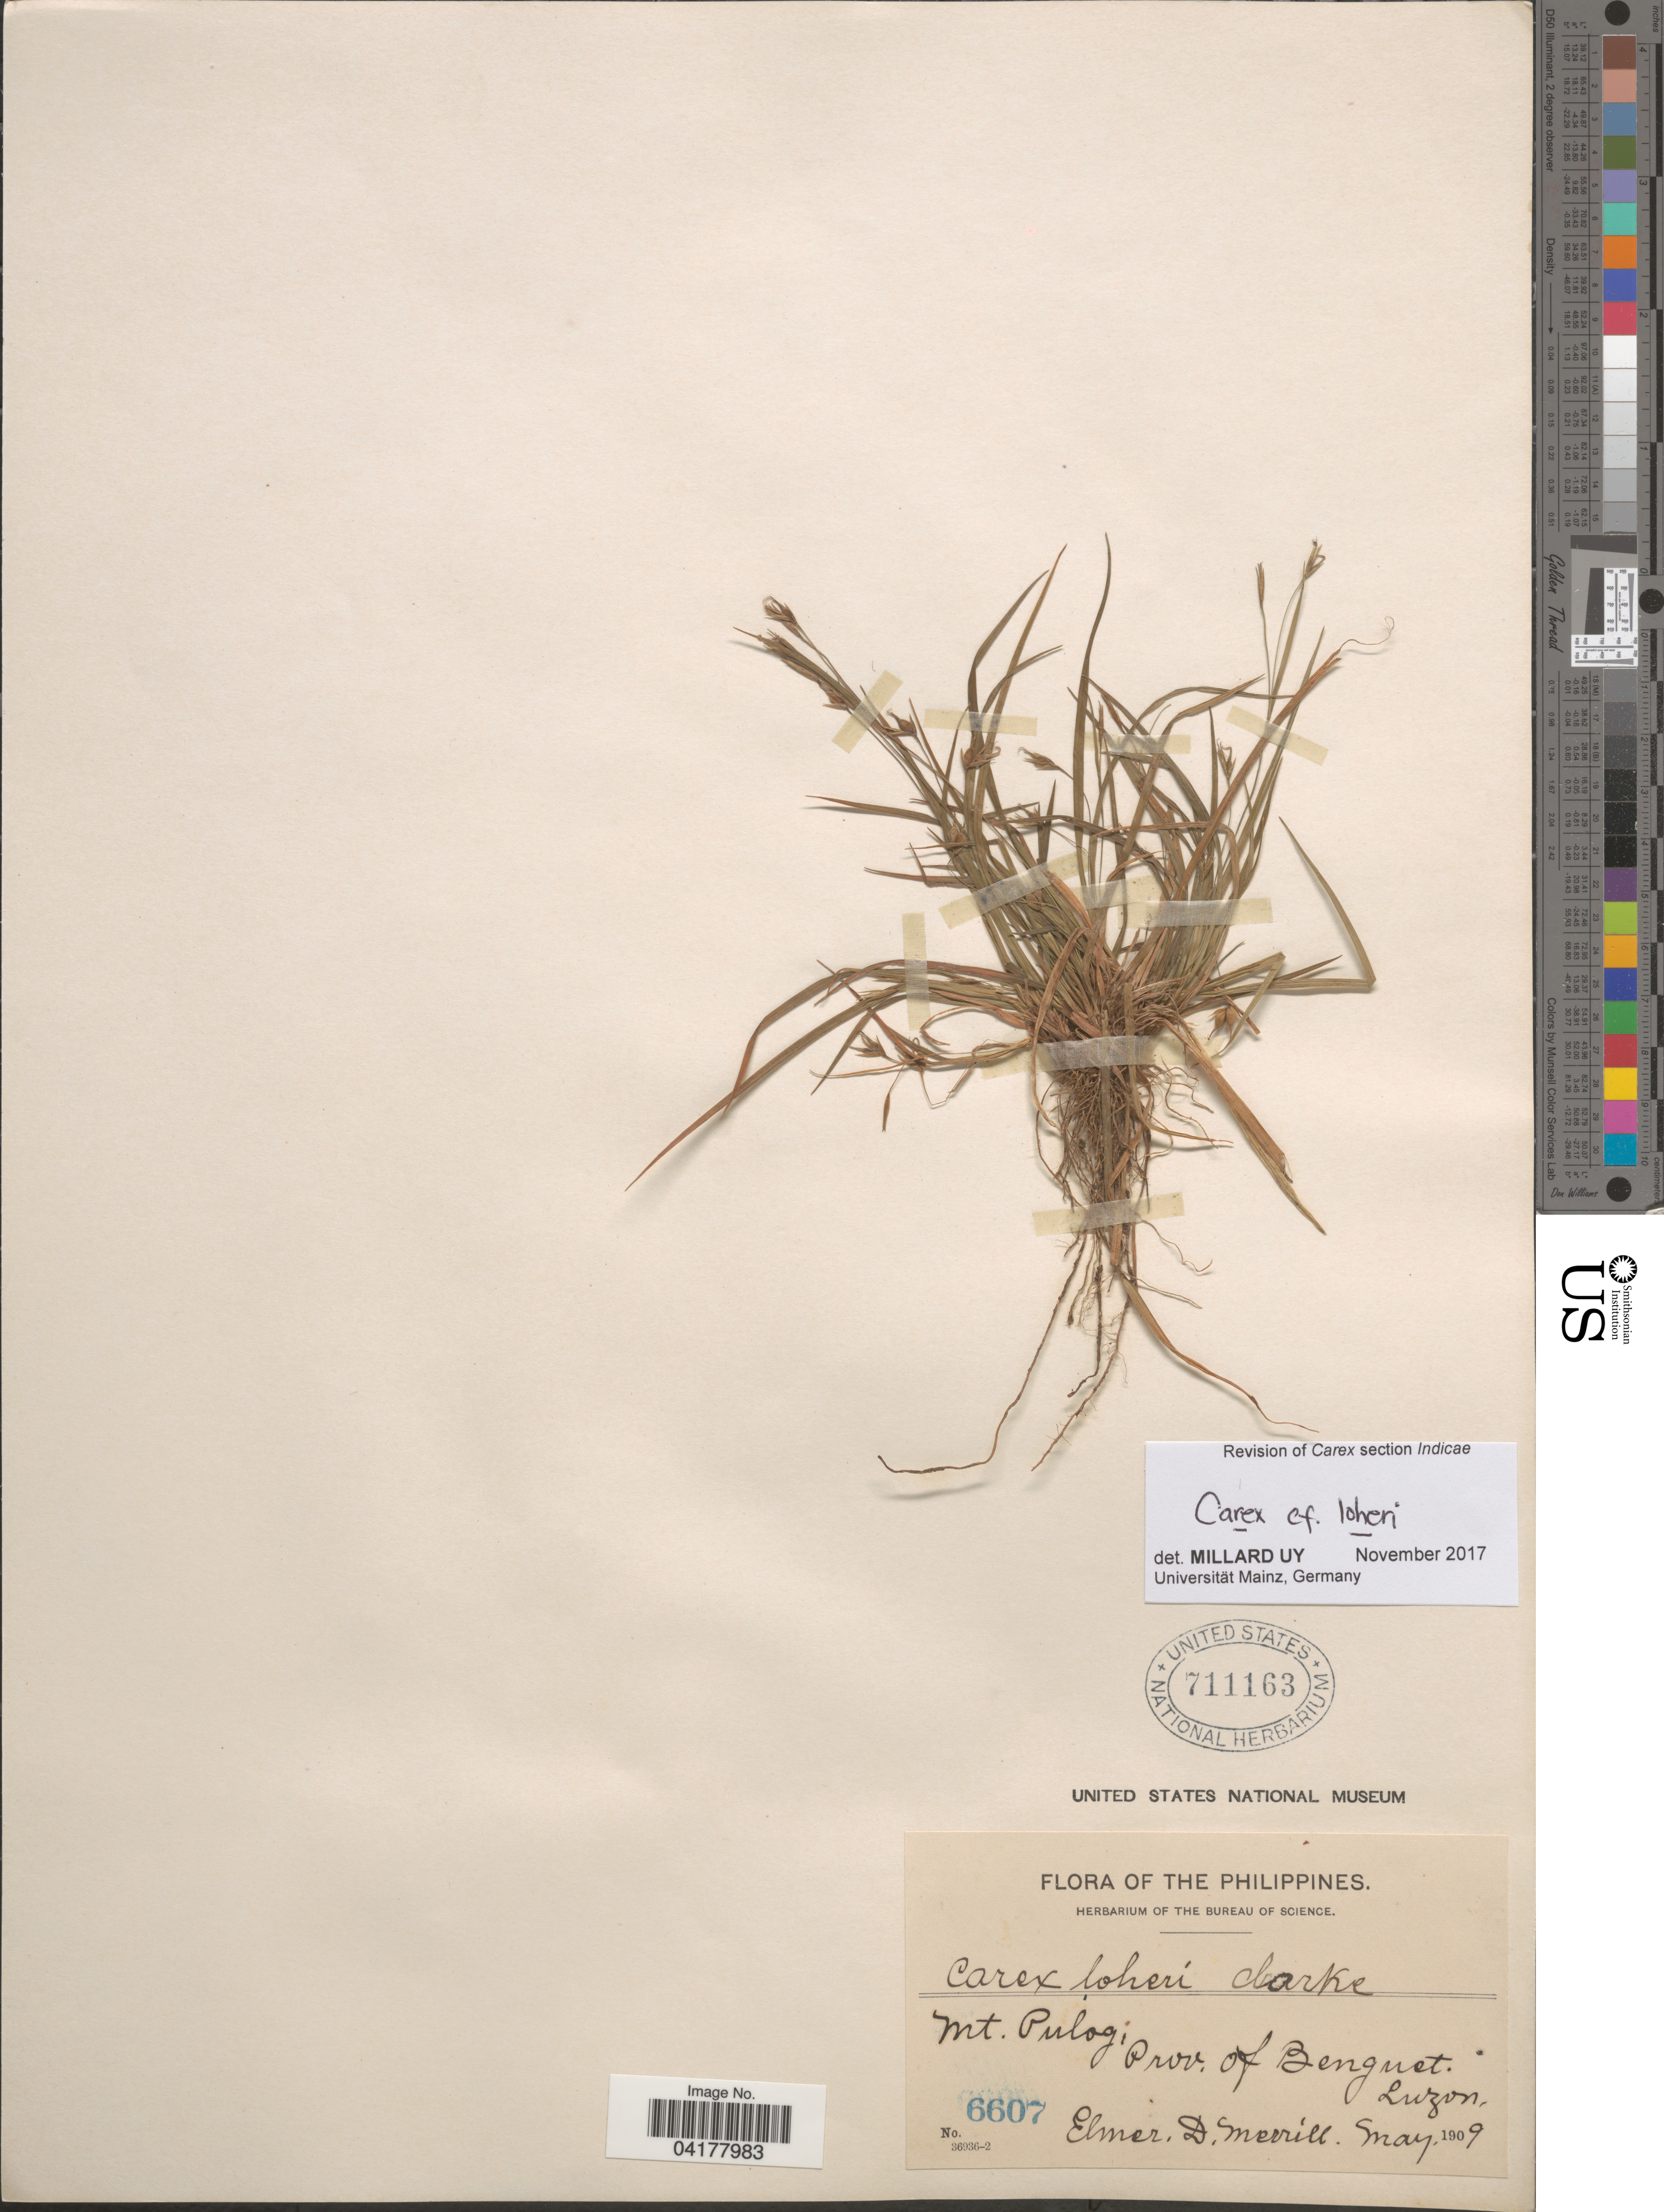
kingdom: Plantae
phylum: Tracheophyta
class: Liliopsida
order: Poales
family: Cyperaceae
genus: Carex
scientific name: Carex loheri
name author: C.B. Clarke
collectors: E. D. Merrill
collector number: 6607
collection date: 1909-05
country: Philippines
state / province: Cordillera (Administrative Region)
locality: Mt. Pulog, Prov. of Benguet. Luzon.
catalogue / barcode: US 711163